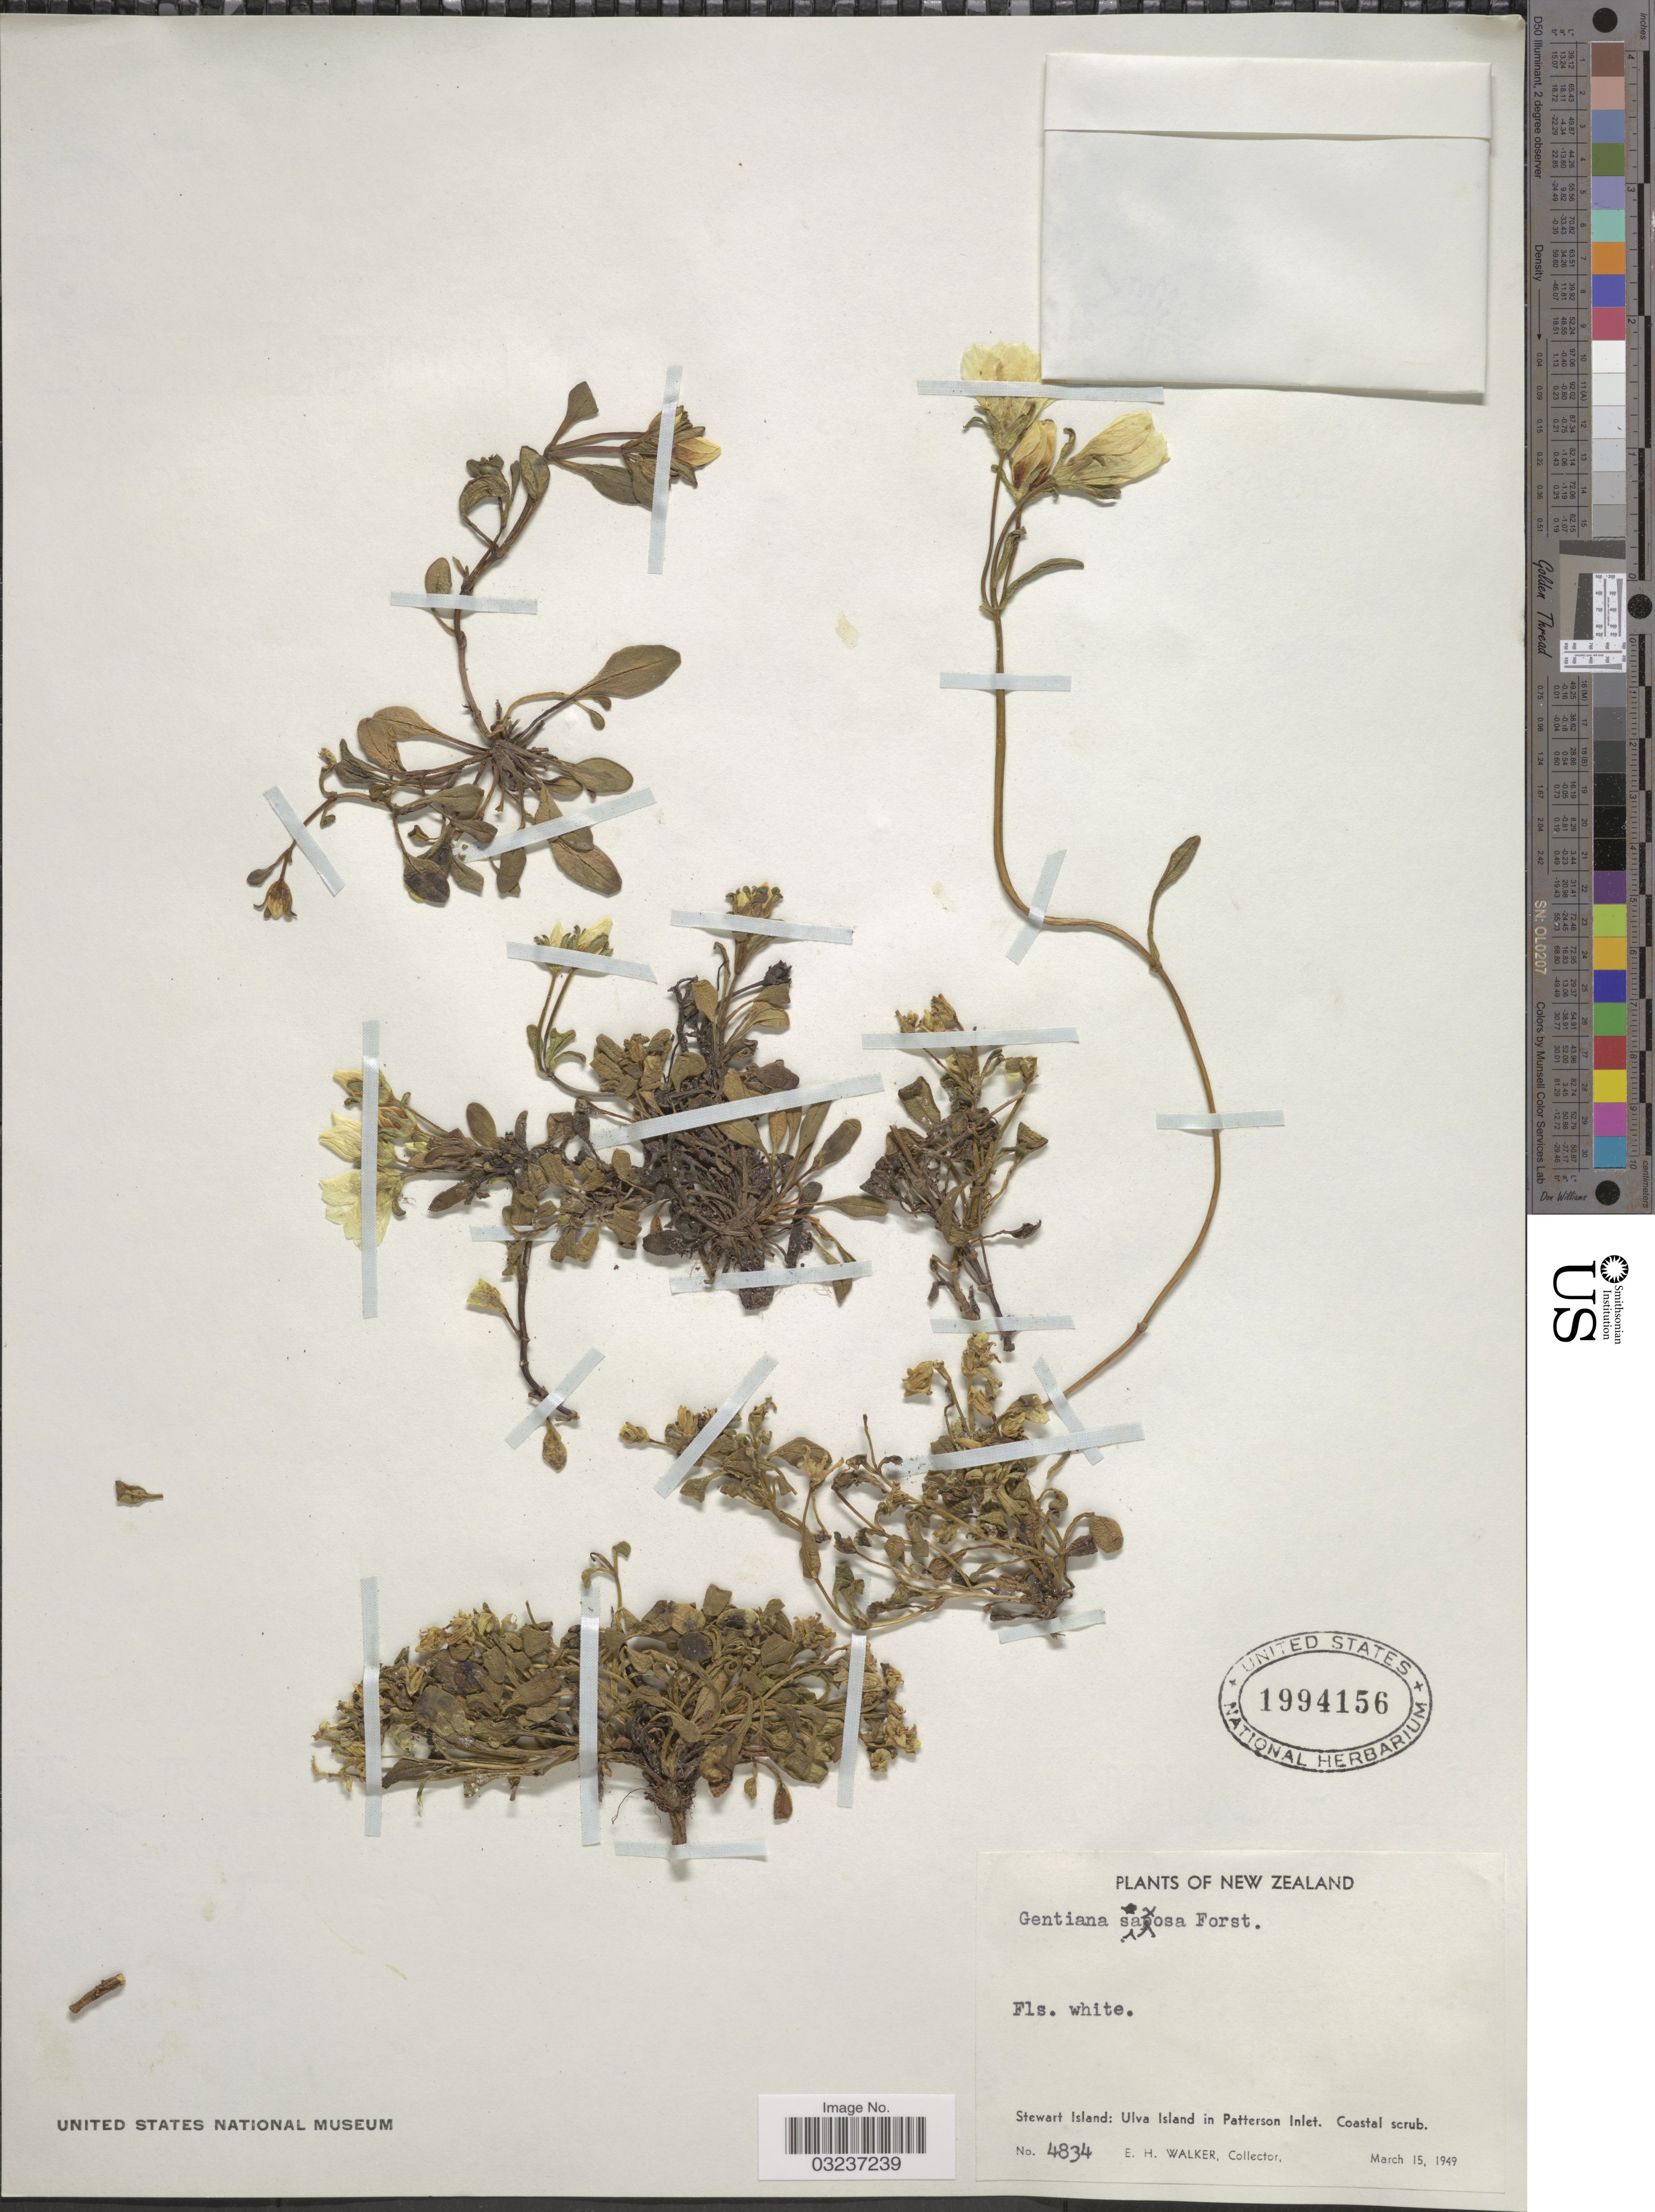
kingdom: Plantae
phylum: Tracheophyta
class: Magnoliopsida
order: Gentianales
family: Gentianaceae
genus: Gentiana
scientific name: Gentiana saxosa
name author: G. Forst.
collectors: E. H. Walker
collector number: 4834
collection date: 1949-03-15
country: New Zealand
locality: Stewart Island: Ulva Island in Patterson Inlet.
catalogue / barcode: US 1994156